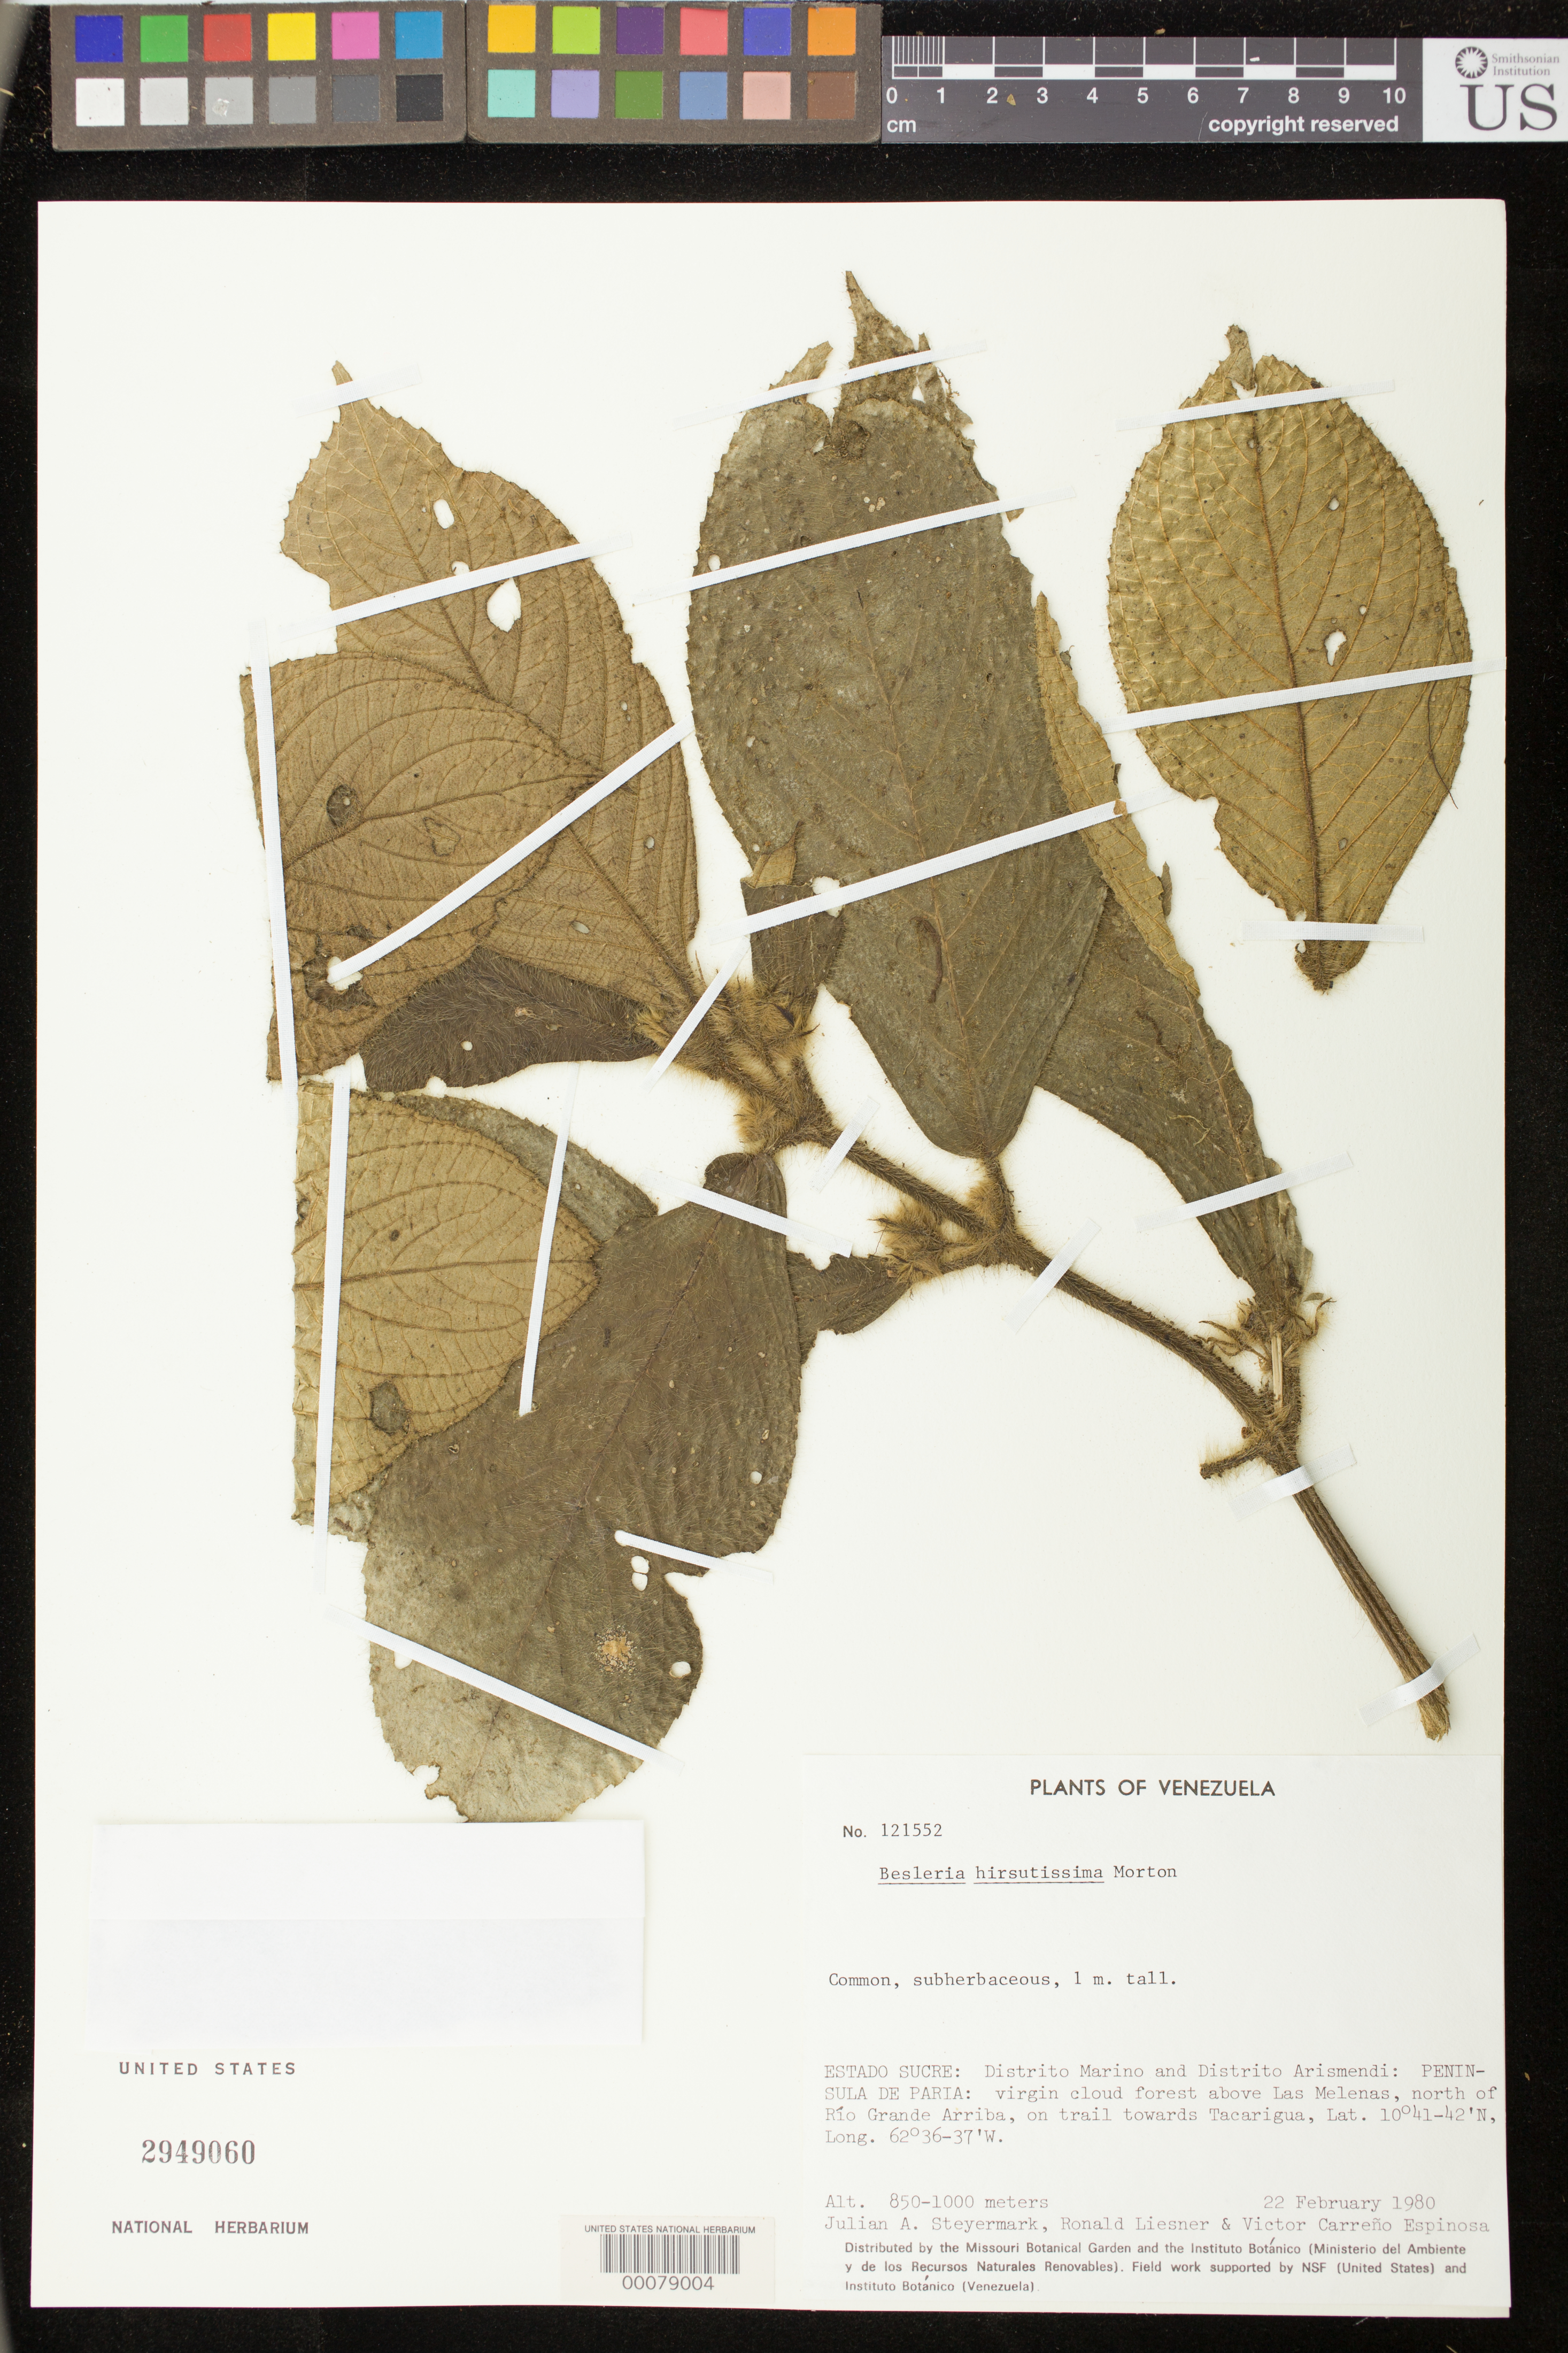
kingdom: Plantae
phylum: Tracheophyta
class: Magnoliopsida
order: Lamiales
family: Gesneriaceae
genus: Besleria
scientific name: Besleria hirsutissima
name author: (Benth.) Fritsch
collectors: J. Steyermark, R. L. Liesner & V. Espinosa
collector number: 121552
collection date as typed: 22 Feb 1980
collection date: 1980-02-22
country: Venezuela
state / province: Sucre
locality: Distrito Marino & Distrito Arismendi, peninsula de Paria, above Las Melenas, N of Rio Grande arriba, on trail towards Tacarigua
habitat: Virgin cloud forest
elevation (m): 850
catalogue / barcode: US 2949060